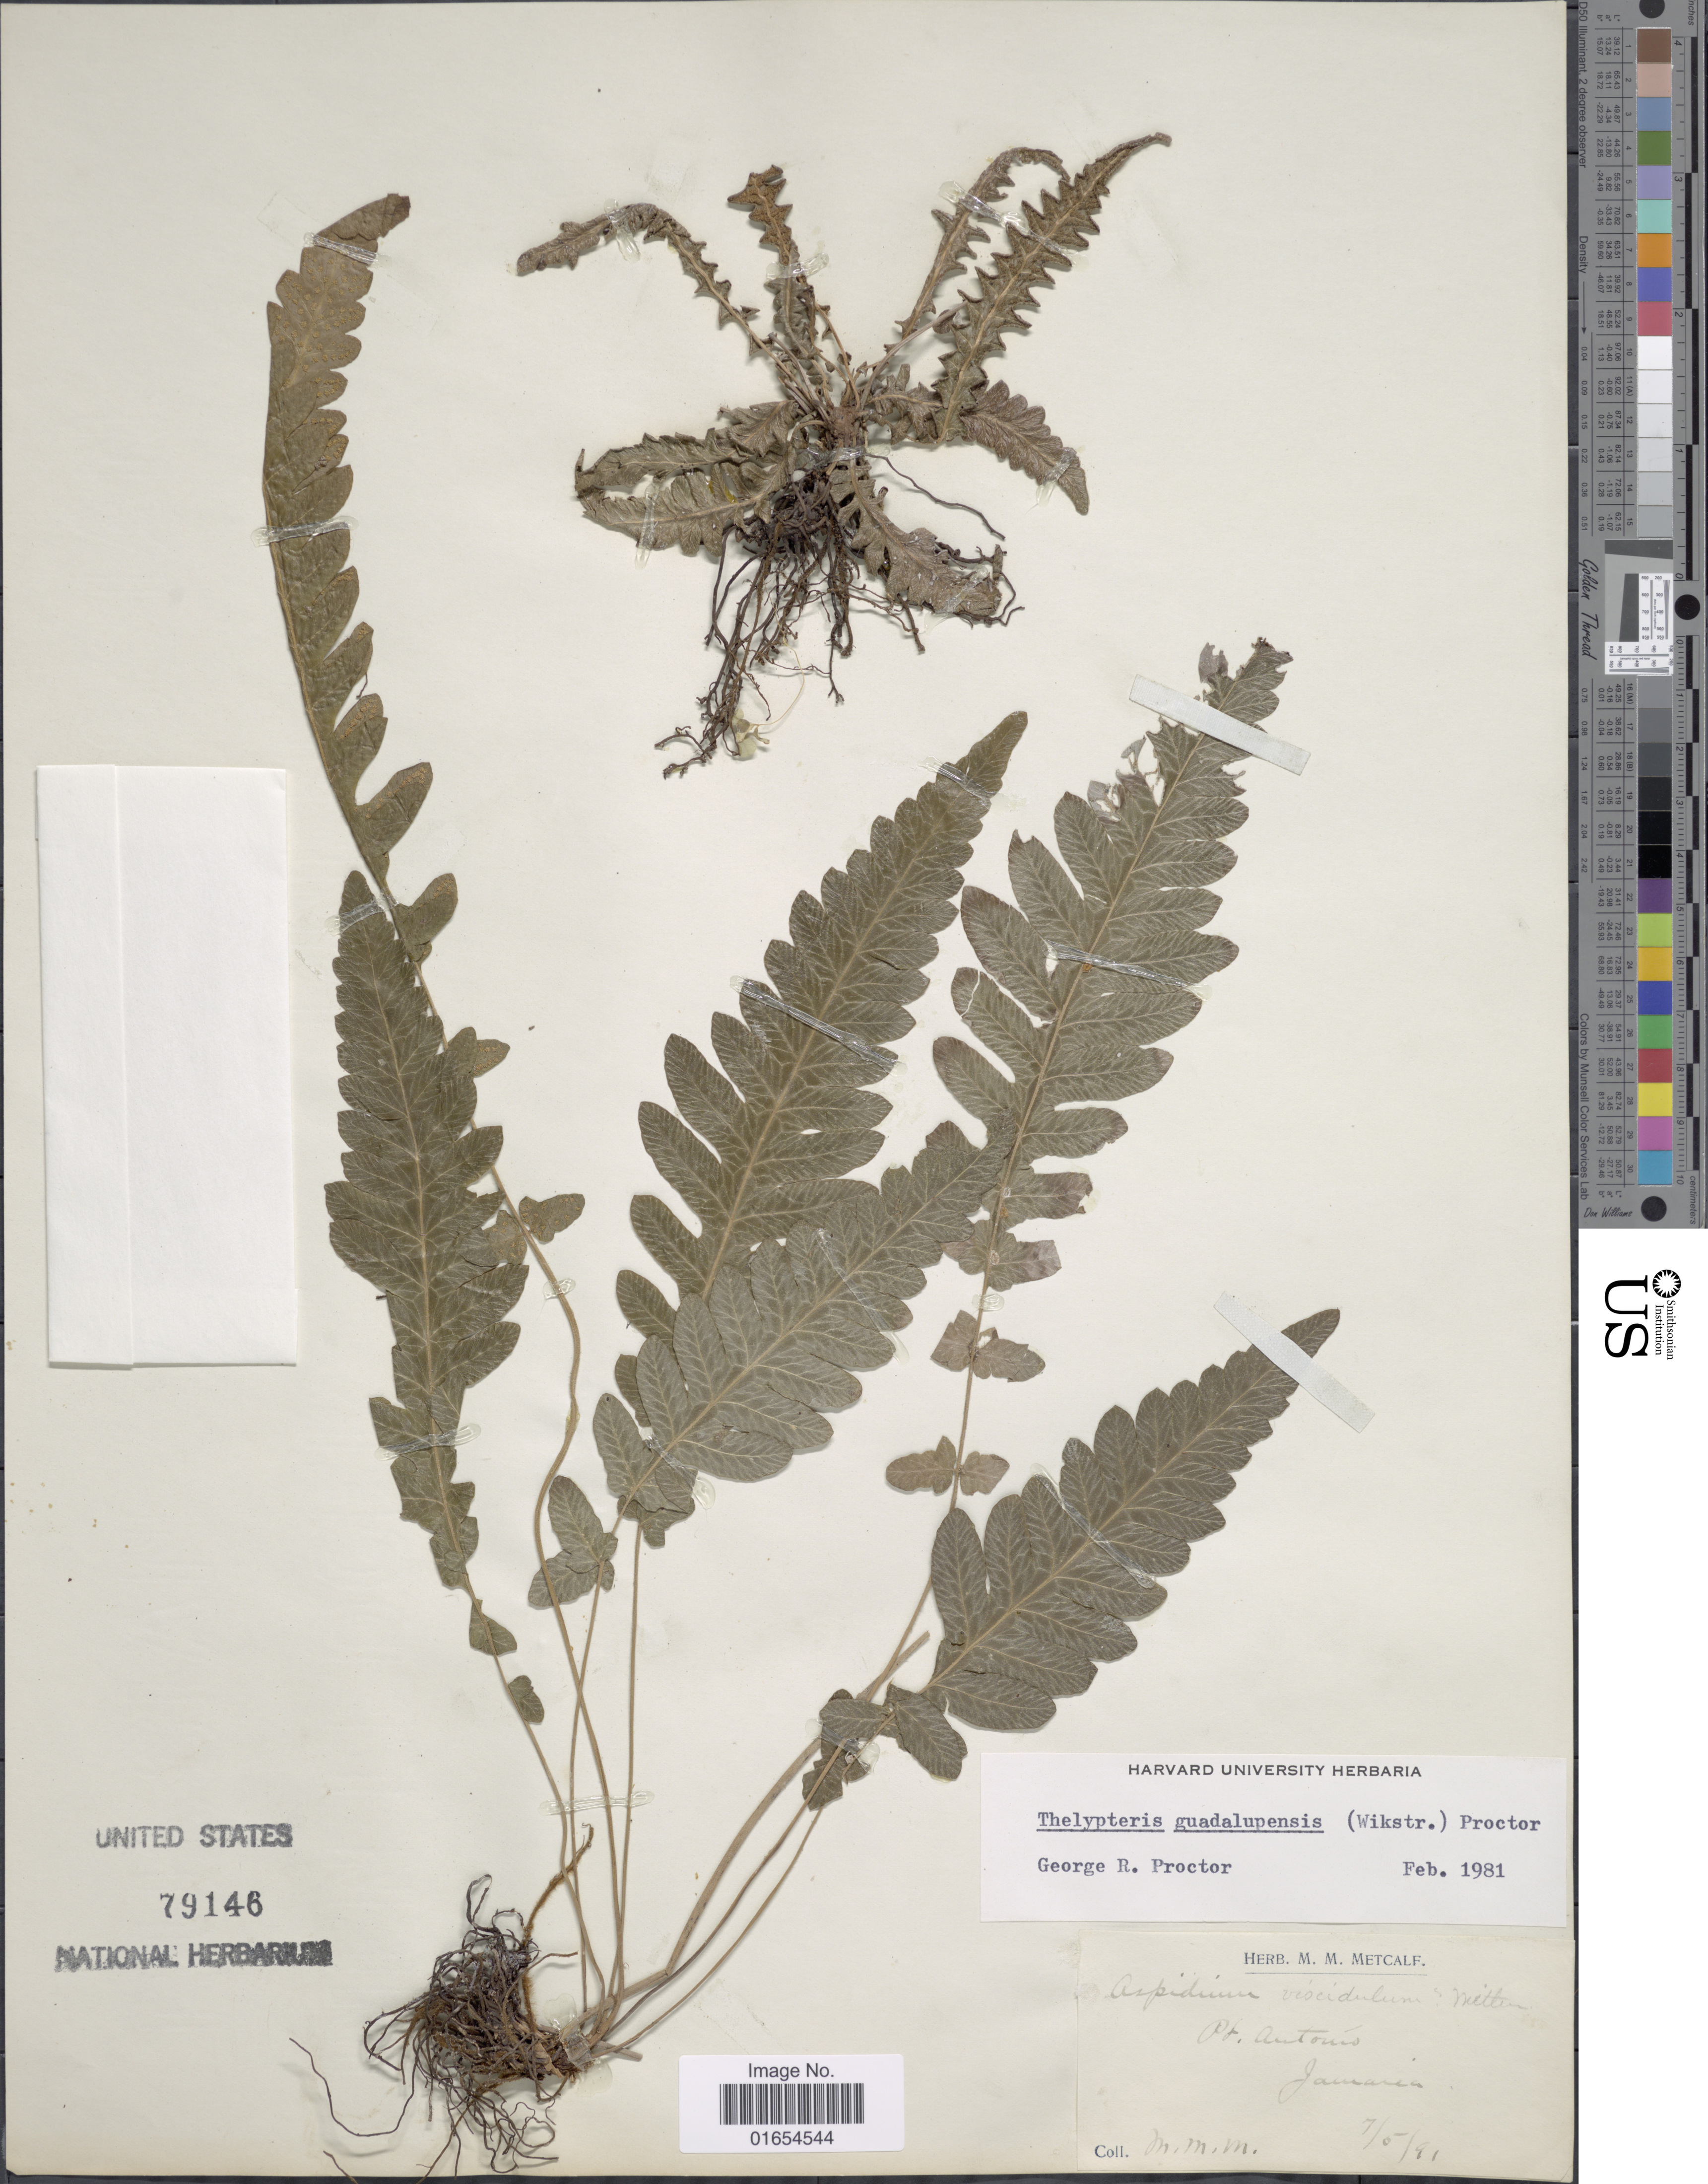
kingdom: Plantae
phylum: Tracheophyta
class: Polypodiopsida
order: Polypodiales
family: Thelypteridaceae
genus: Goniopteris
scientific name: Goniopteris guadelupensis (Wikstr.) comb. nov., ined 2015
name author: (Wikstr.)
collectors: M. Metcalf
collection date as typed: Transcribed d/m/y: 7/5/91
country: Jamaica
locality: Pt. Antonio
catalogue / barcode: US 79146